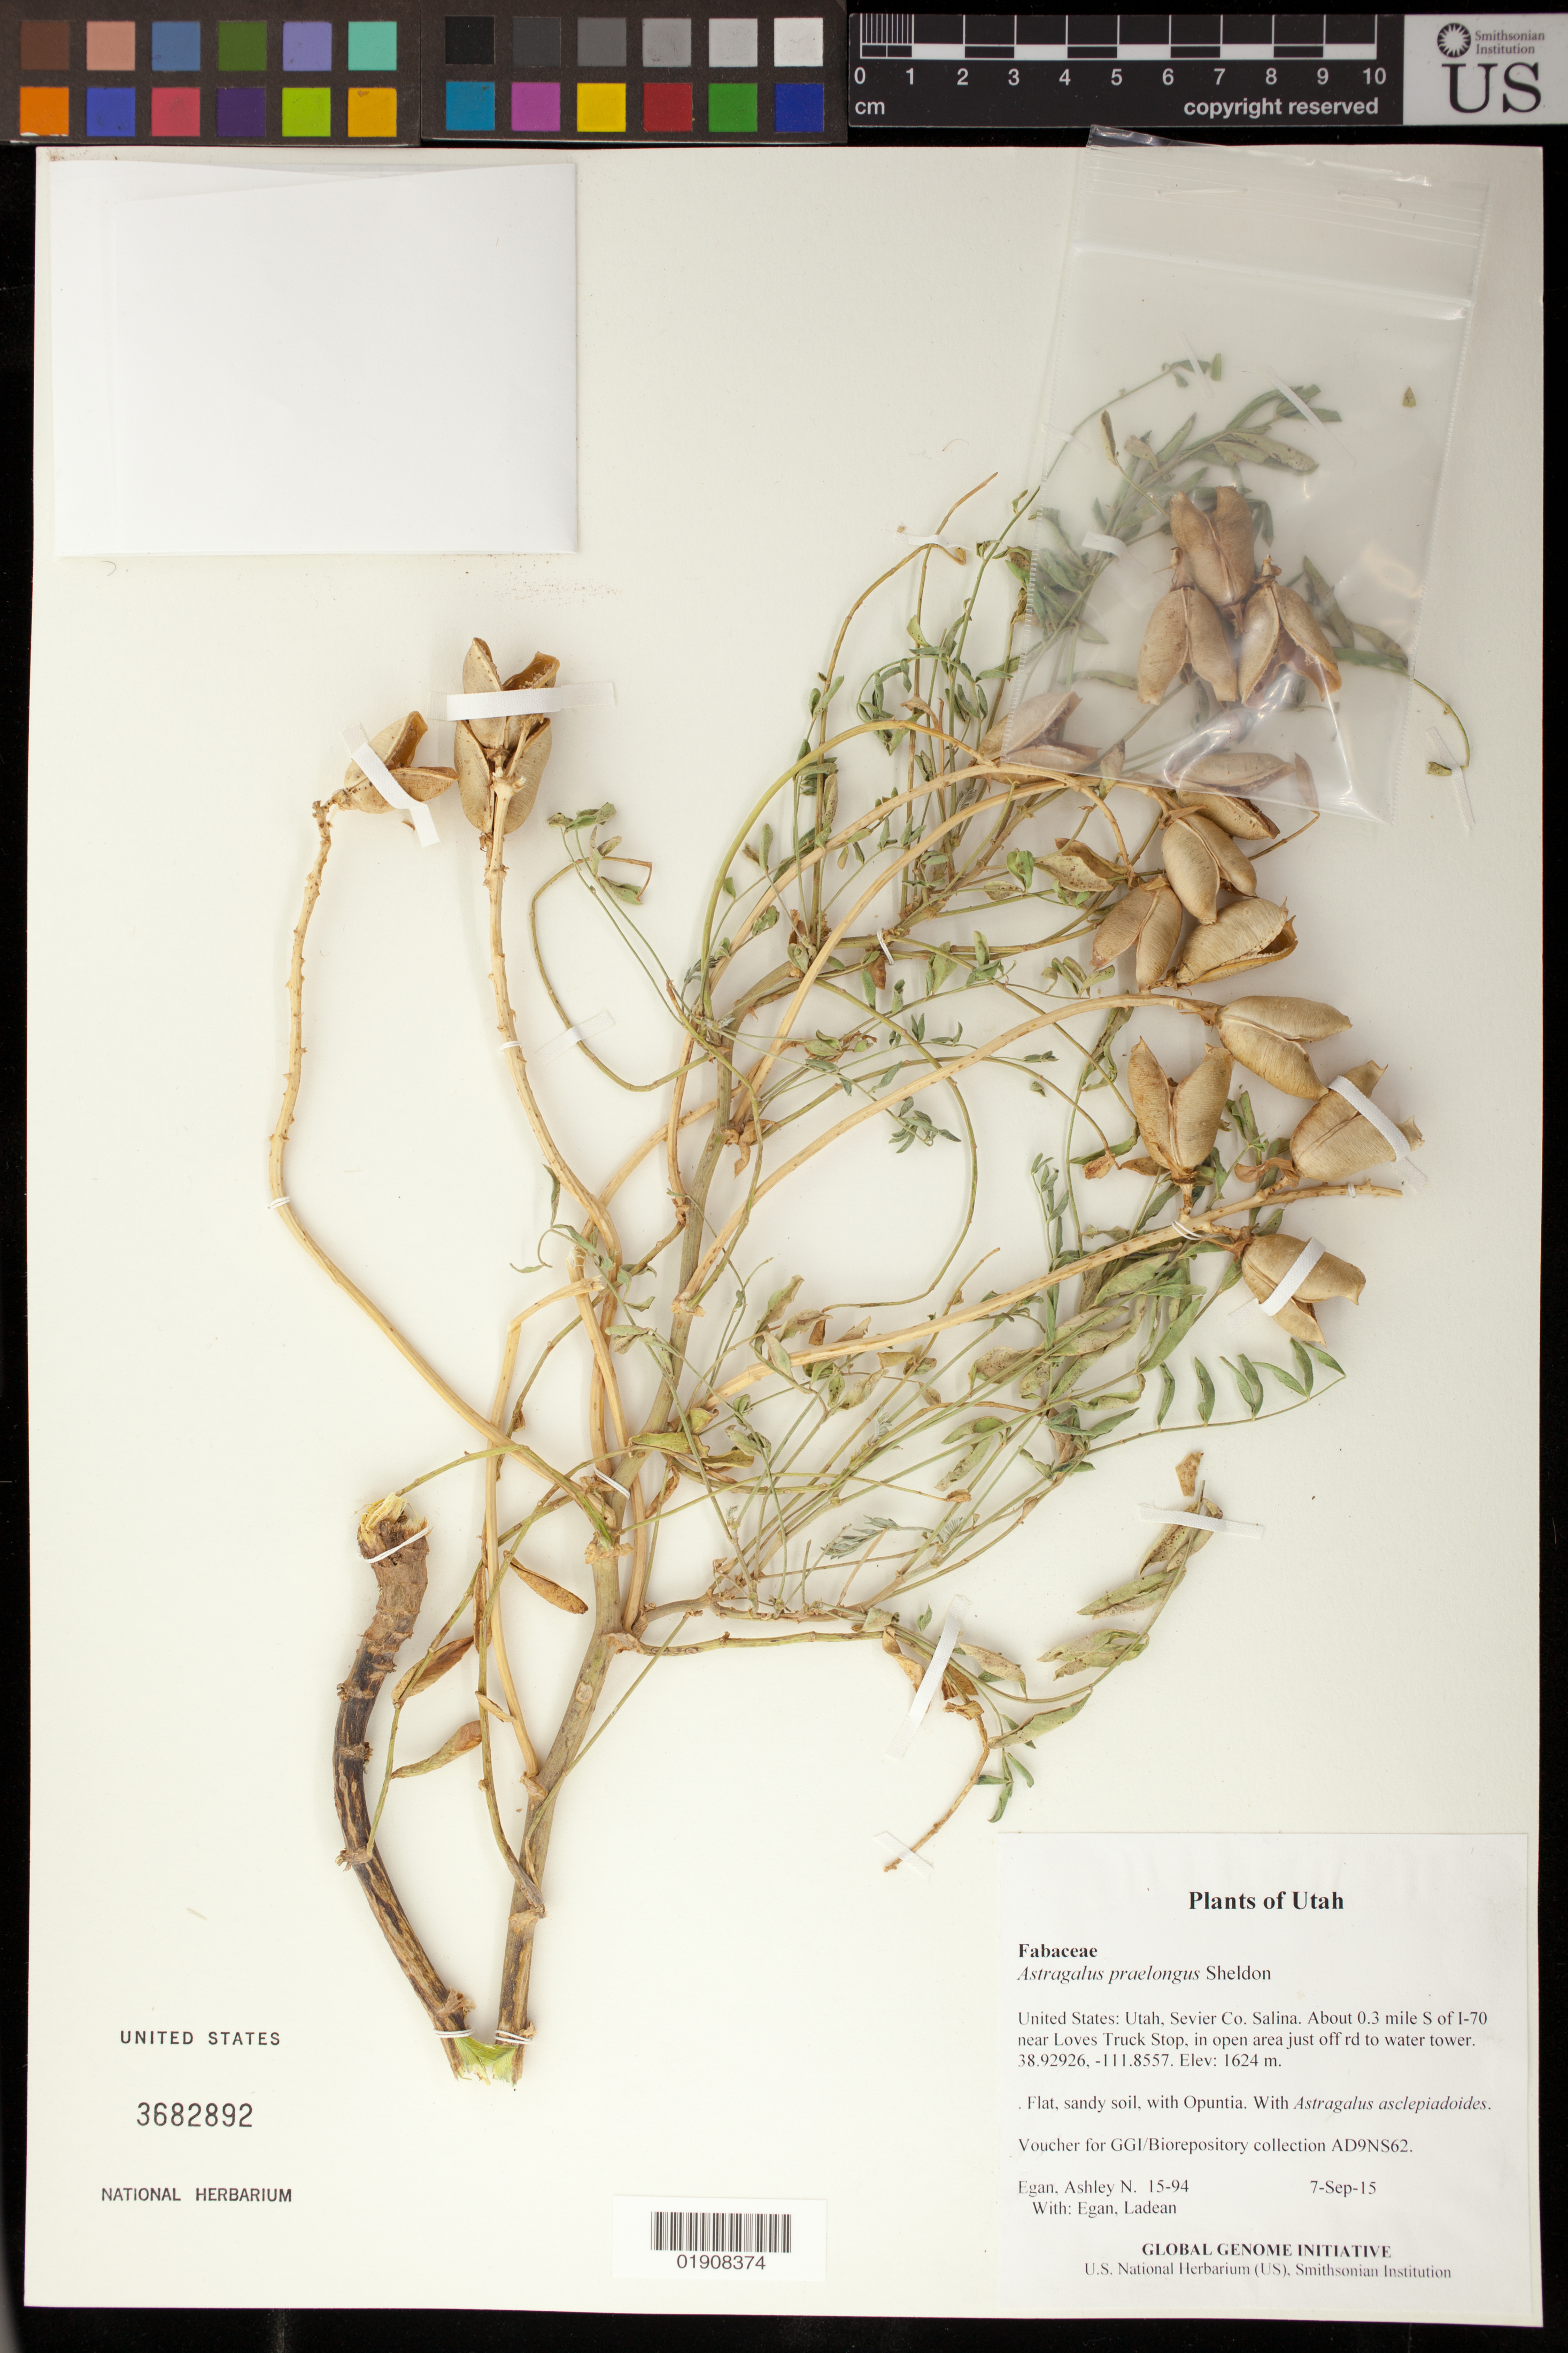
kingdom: Plantae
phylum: Tracheophyta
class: Magnoliopsida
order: Fabales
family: Fabaceae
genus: Astragalus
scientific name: Astragalus praelongus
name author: E. Sheld.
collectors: A. N. Egan & L. Egan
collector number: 15-94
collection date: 2015-09-07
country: United States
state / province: Utah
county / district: Sevier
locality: Salina. About 0.3 mile S of I-70 near Loves Truck Stop, in open area just off rd to water tower.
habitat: Flat, sandy soil, with Opuntia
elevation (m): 1624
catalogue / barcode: US 3682892